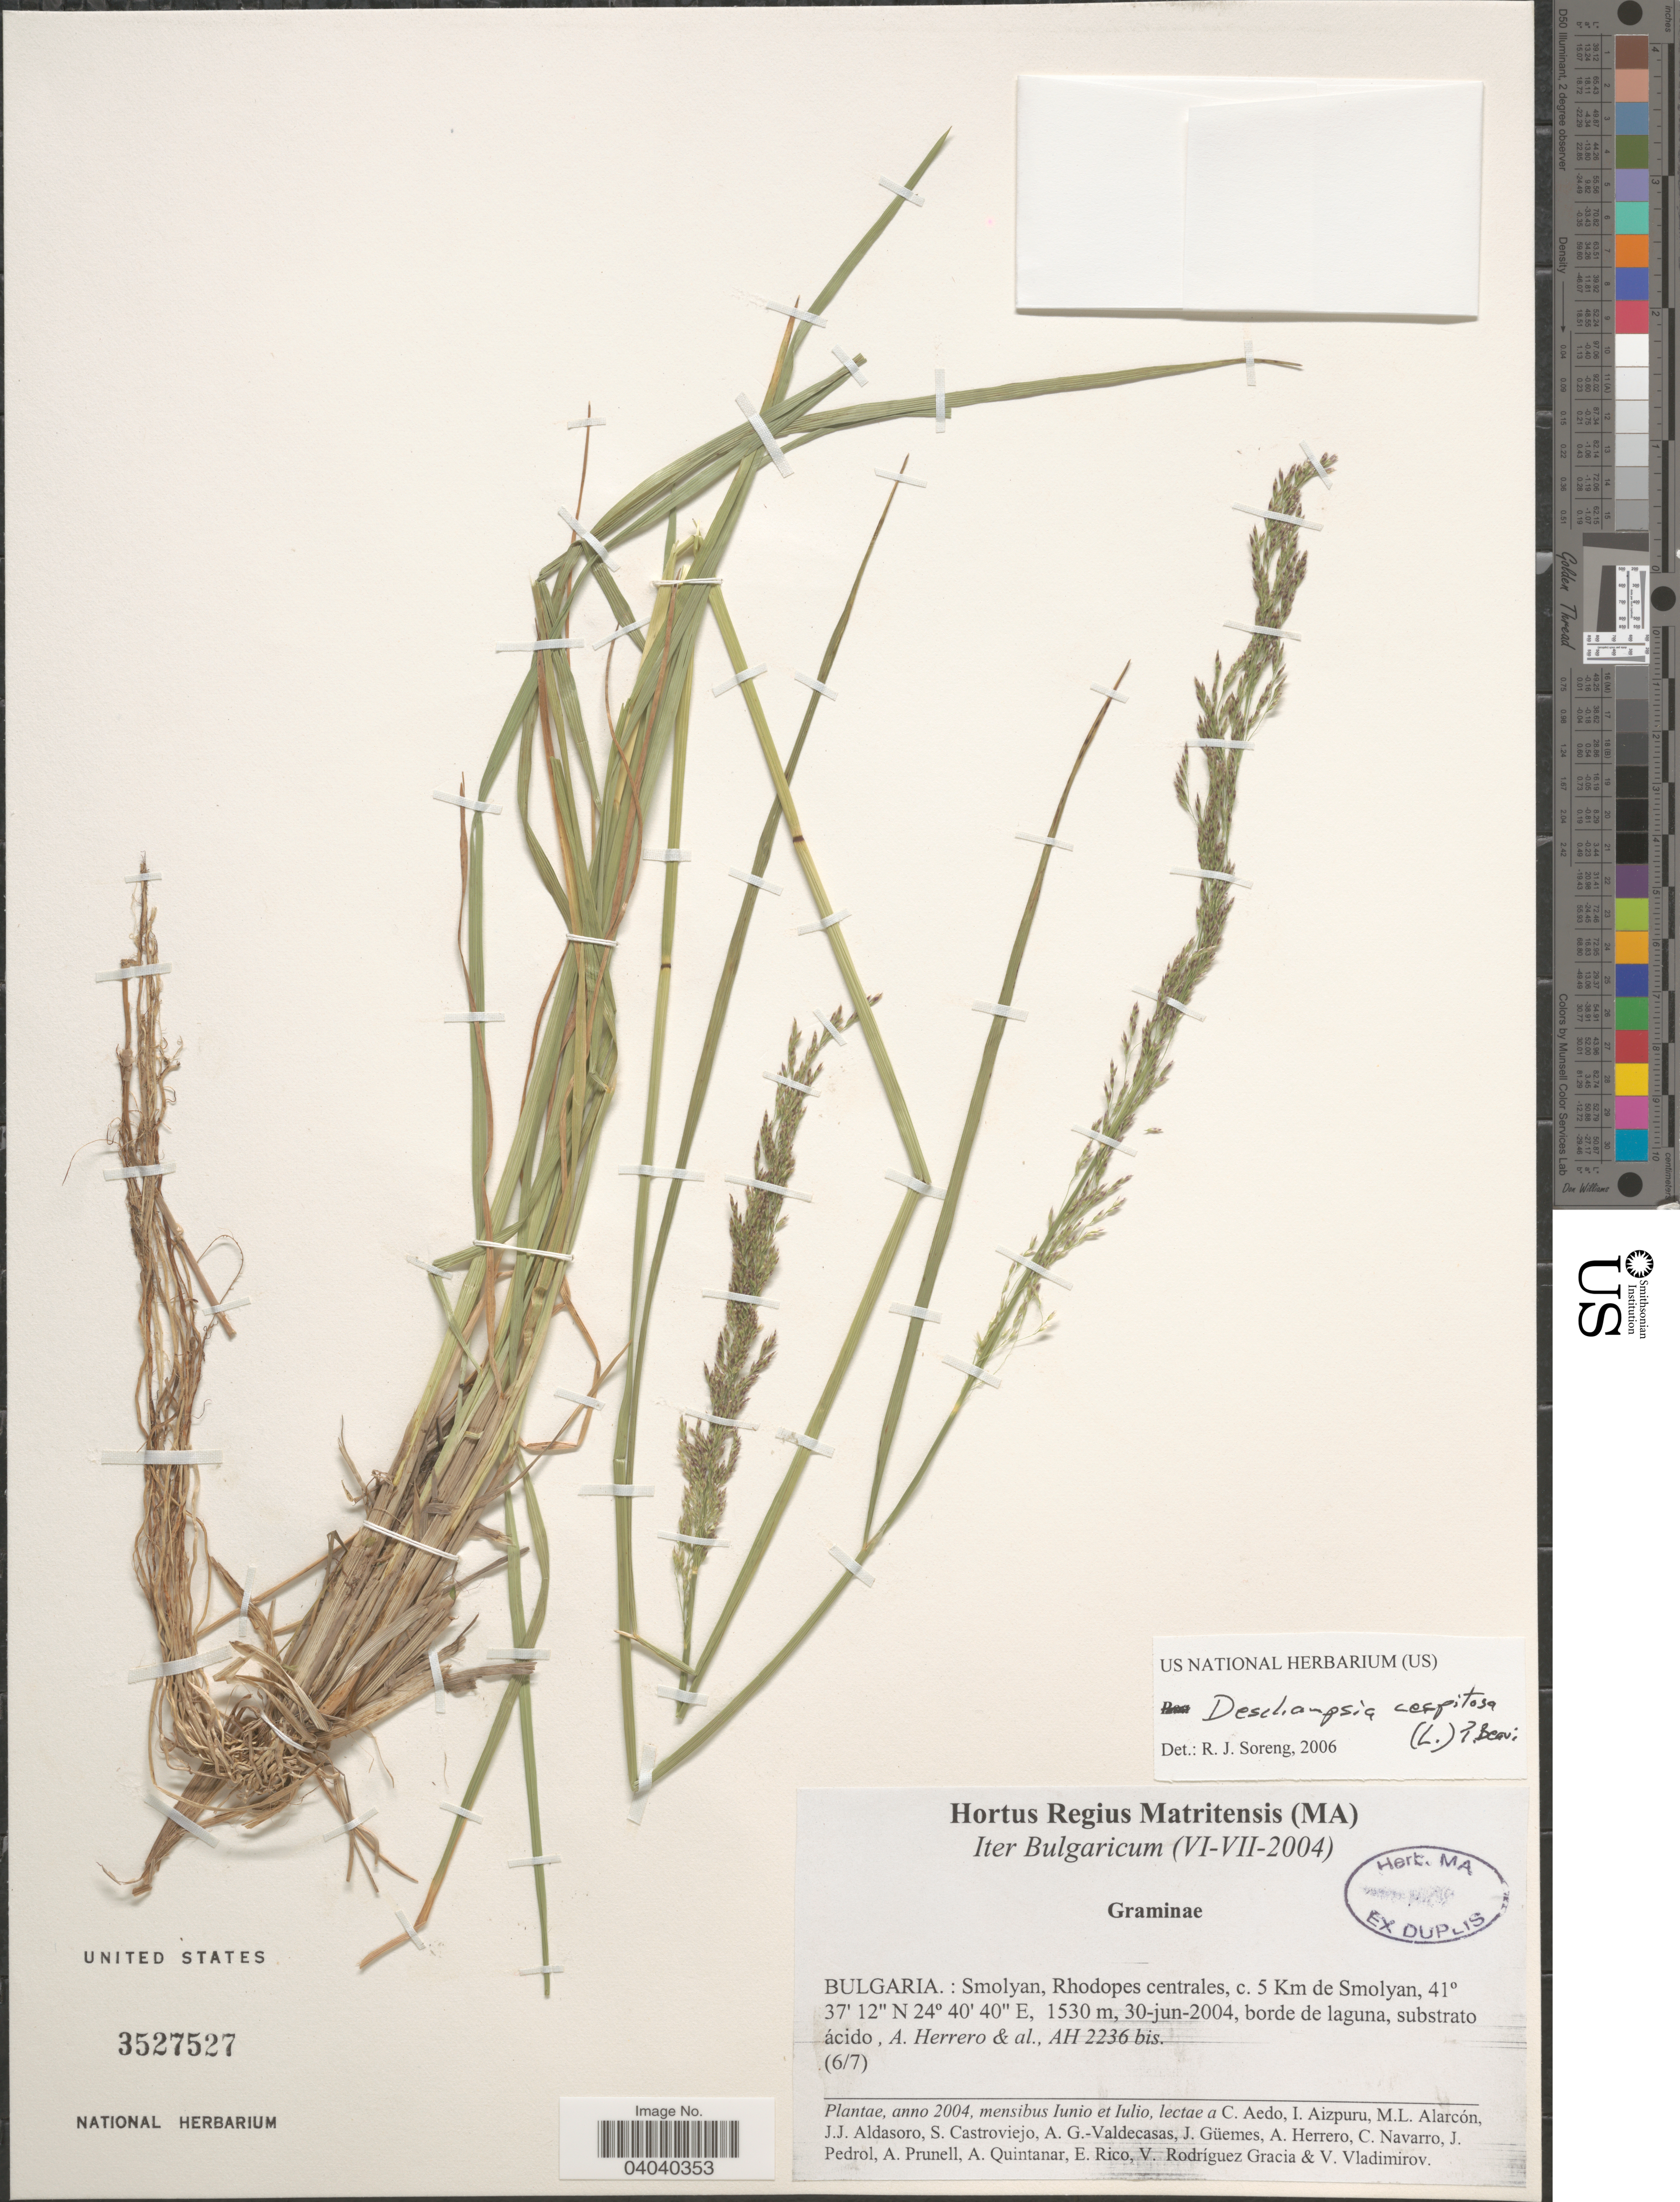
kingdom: Plantae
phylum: Tracheophyta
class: Liliopsida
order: Poales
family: Poaceae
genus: Deschampsia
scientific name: Deschampsia cespitosa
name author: (L.) P. Beauv.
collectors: A. Herrero & et al.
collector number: AH 2236 bis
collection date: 2004-06-30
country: Bulgaria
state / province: Smolyan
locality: Rhodopes centrales, c. 5 Km de Smolyan.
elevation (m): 1530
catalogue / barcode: US 3527527